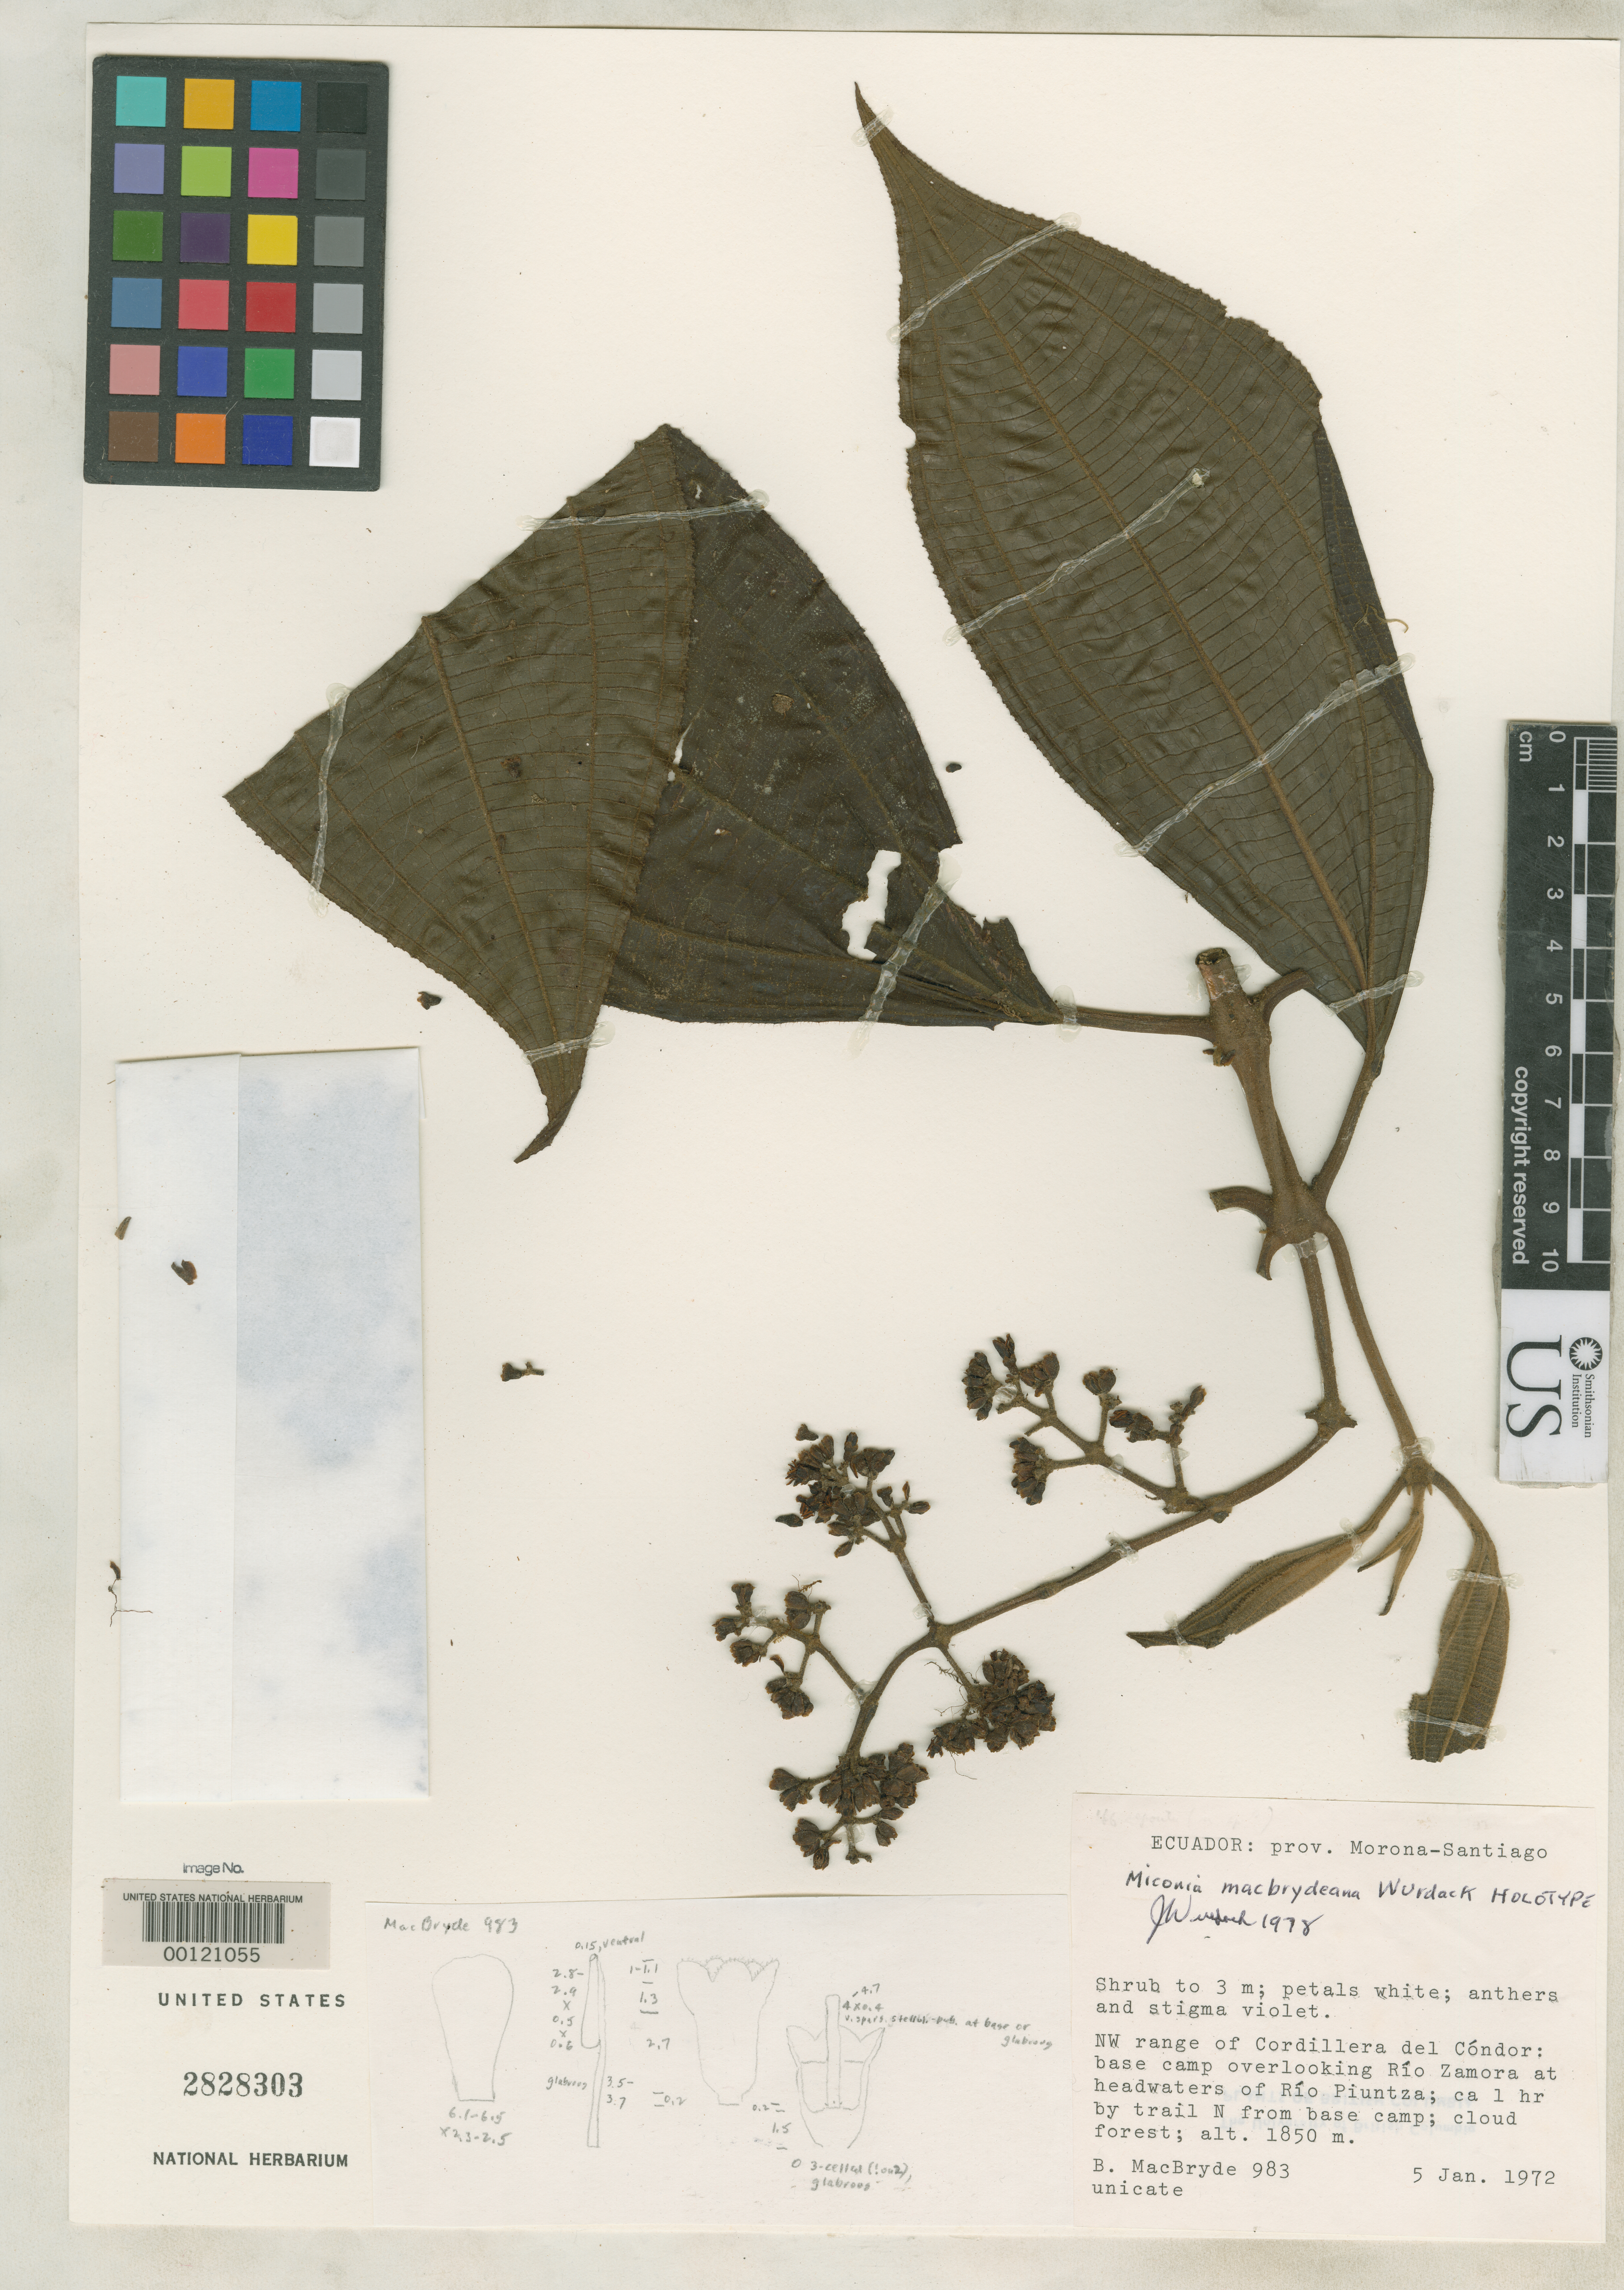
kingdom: Plantae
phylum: Tracheophyta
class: Magnoliopsida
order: Myrtales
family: Melastomataceae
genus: Miconia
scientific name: Miconia macbrydeana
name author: Wurdack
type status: Holotype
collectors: B. MacBryde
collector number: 983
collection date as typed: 05 Jan 1972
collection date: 1972-01-05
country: Ecuador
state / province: Morona-Santiago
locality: Cordillera Condor.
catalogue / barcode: US 2828303